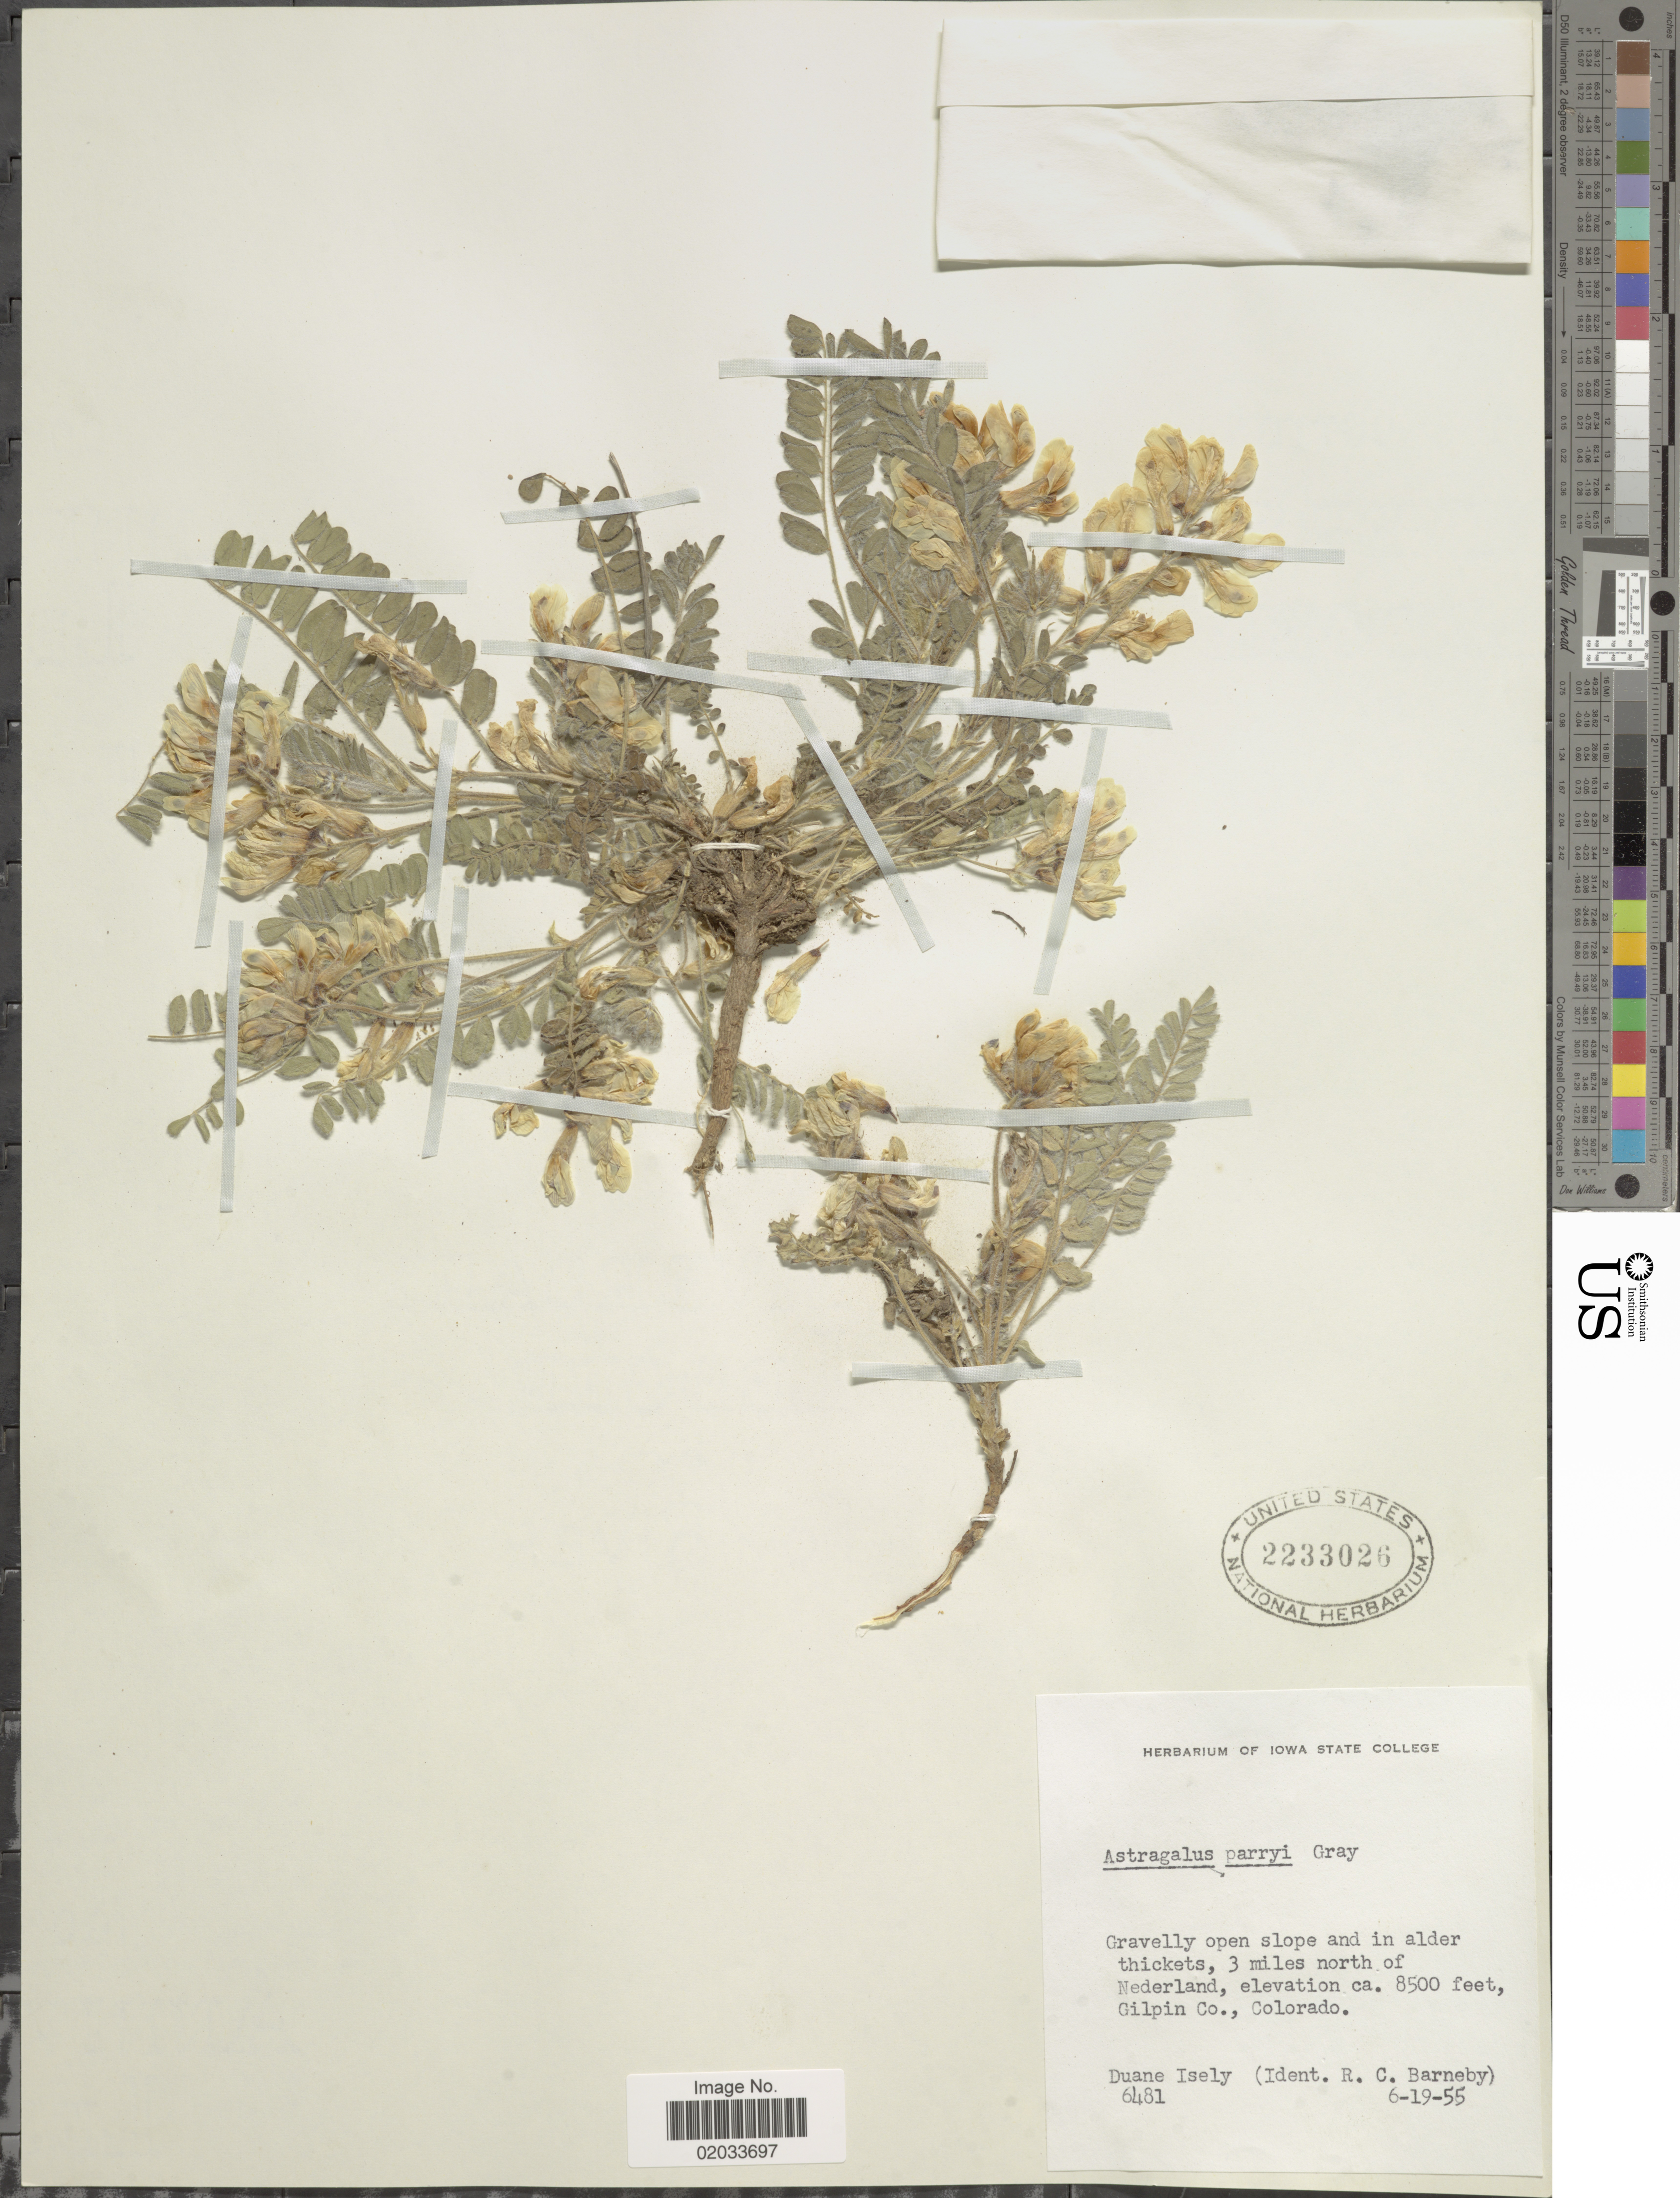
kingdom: Plantae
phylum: Tracheophyta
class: Magnoliopsida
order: Fabales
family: Fabaceae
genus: Astragalus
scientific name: Astragalus parryi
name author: A. Gray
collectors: D. Isely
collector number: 6481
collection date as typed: Transcribed d/m/y: 19/6/55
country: United States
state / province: Colorado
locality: Gravelly open slope and in alder thickets, 3 miles north of Nederland, Gilpin Co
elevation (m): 2591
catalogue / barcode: US 2233026